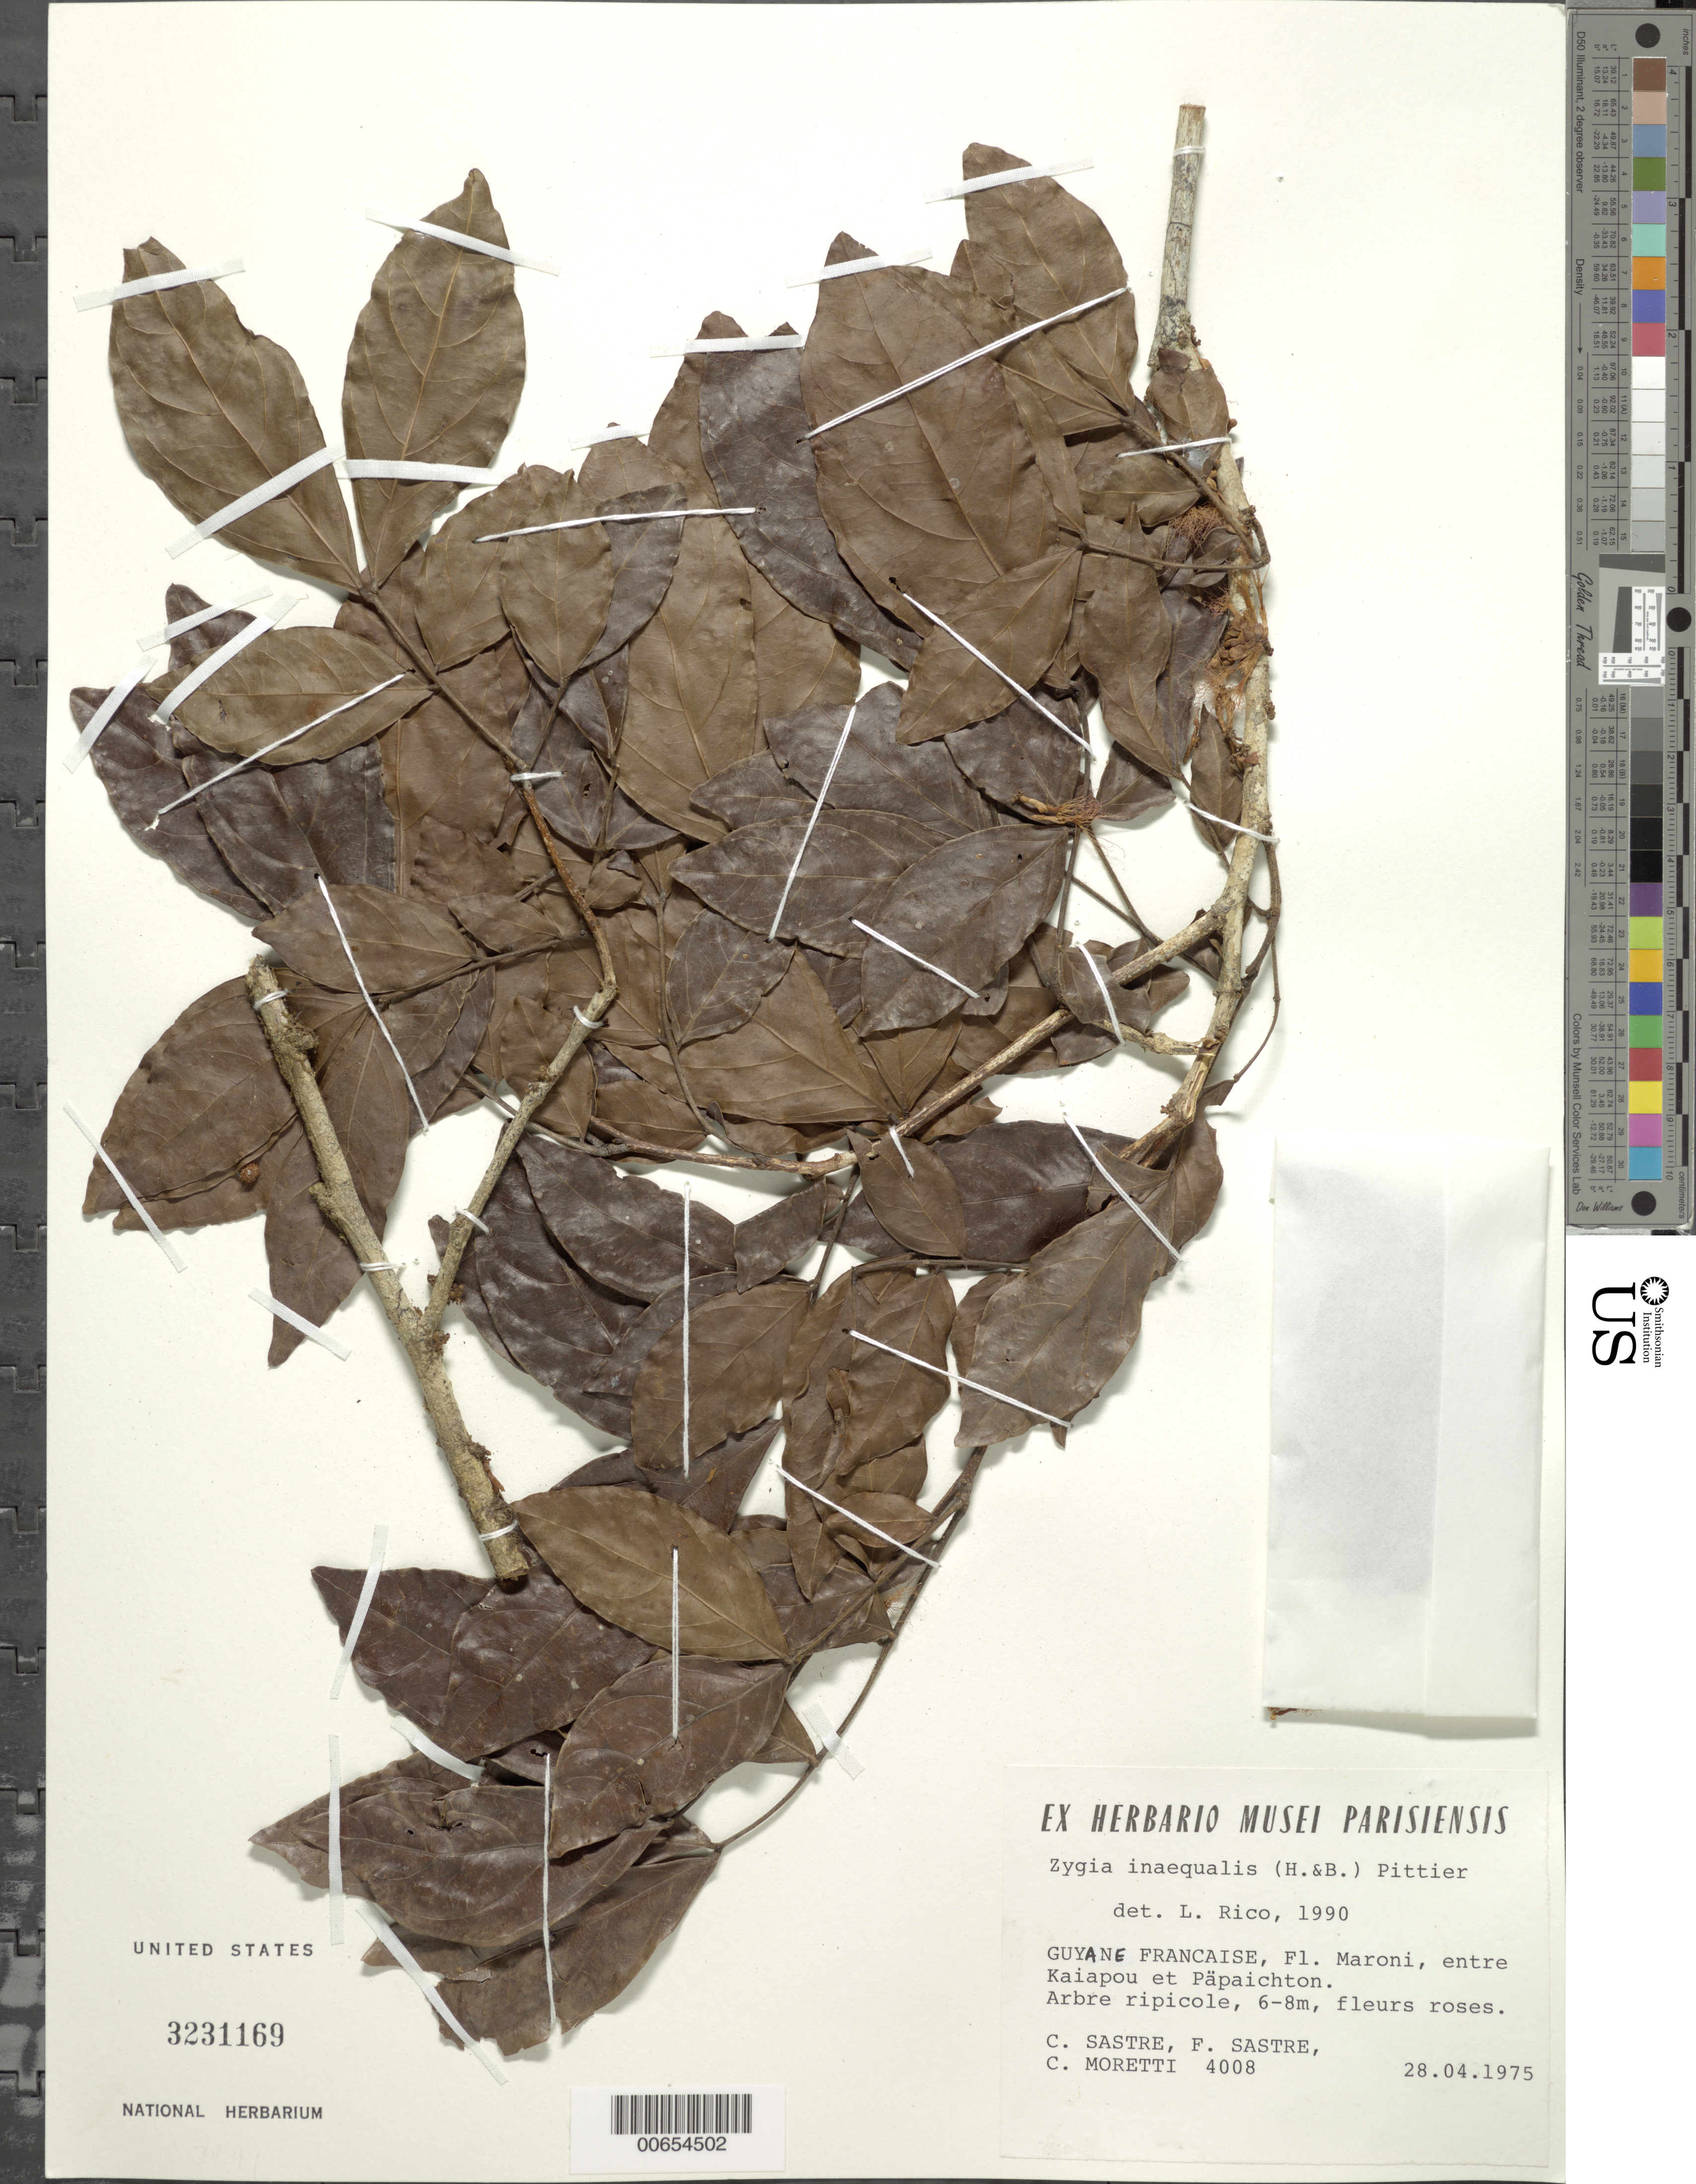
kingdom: Plantae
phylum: Tracheophyta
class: Magnoliopsida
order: Fabales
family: Fabaceae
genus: Zygia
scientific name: Zygia inaequalis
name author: (Humb. & Bonpl. ex Willd.) Pittier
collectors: C. H. L. Sastre, F. Sastre & C. Moretti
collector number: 4008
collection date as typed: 28-Apr-75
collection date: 1975-04-28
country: French Guiana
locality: Maroni R., entre Kaiapou et Päpaichton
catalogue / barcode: US 3231169